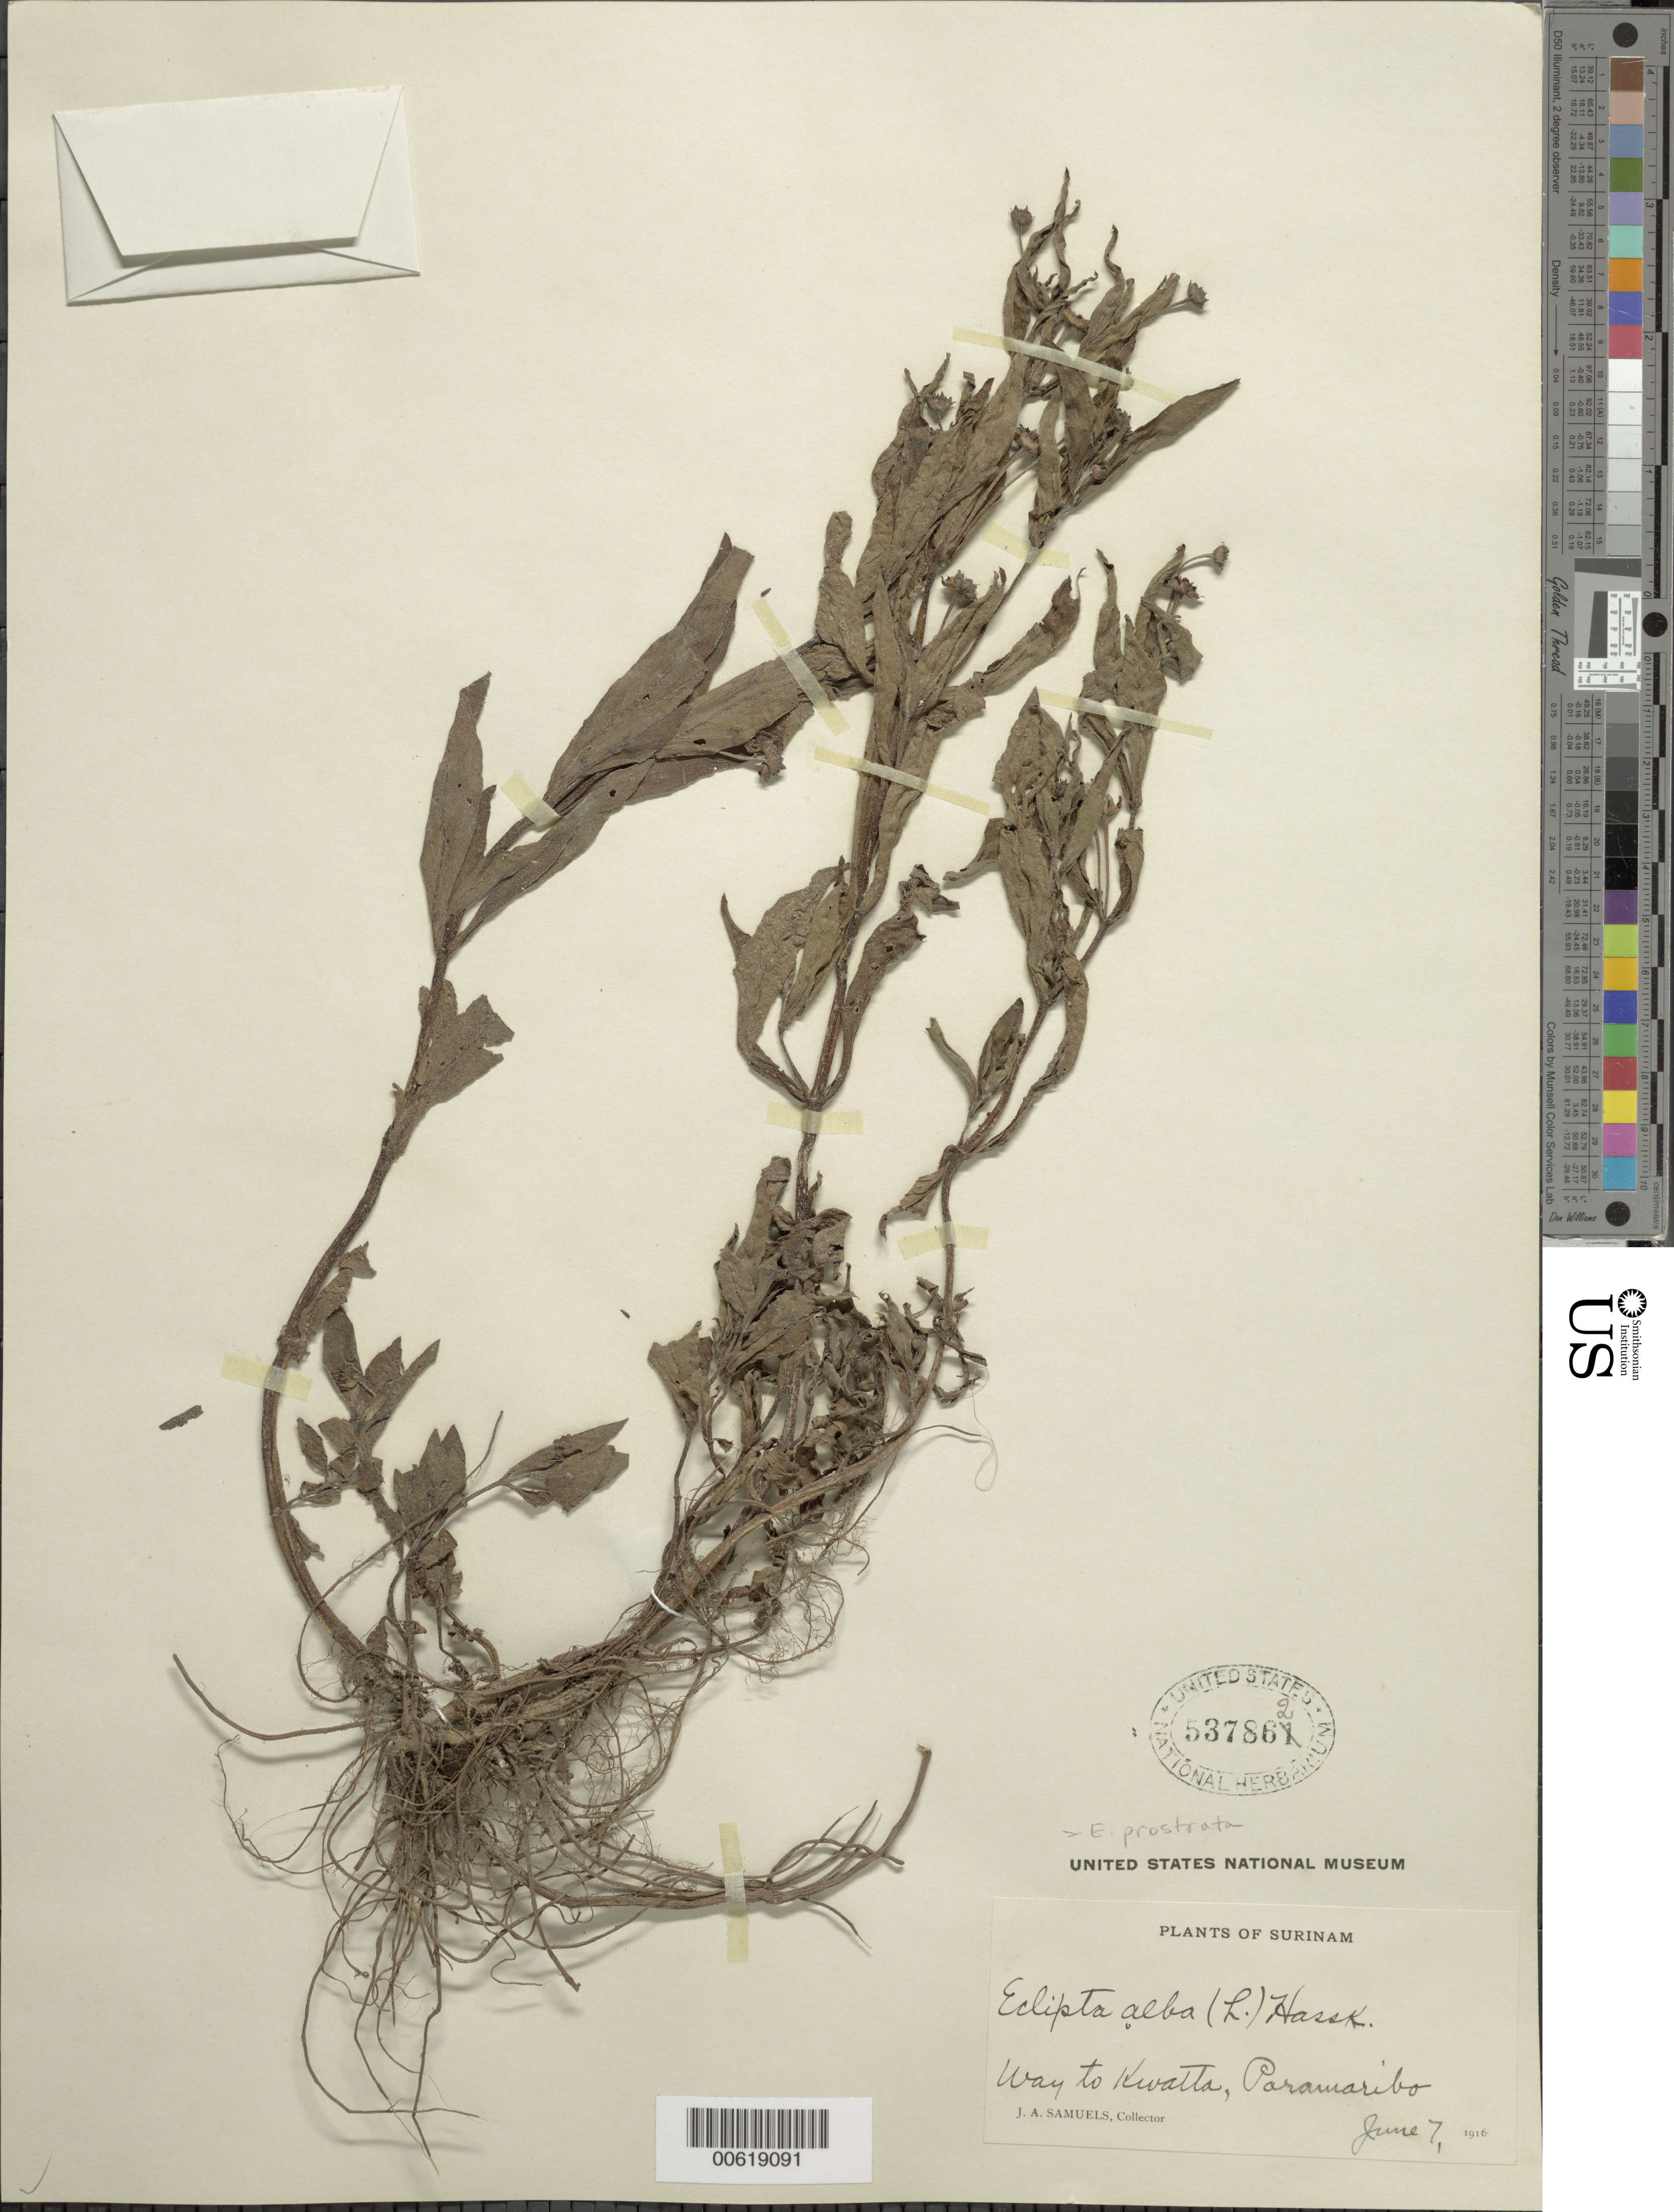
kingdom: Plantae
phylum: Tracheophyta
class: Magnoliopsida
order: Asterales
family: Asteraceae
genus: Eclipta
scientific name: Eclipta prostrata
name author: (L.) L.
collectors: J. A. Samuels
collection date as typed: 7-Jun-16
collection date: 1916-06-07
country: Suriname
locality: Paramaribo, way to Kwatta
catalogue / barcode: US 537862